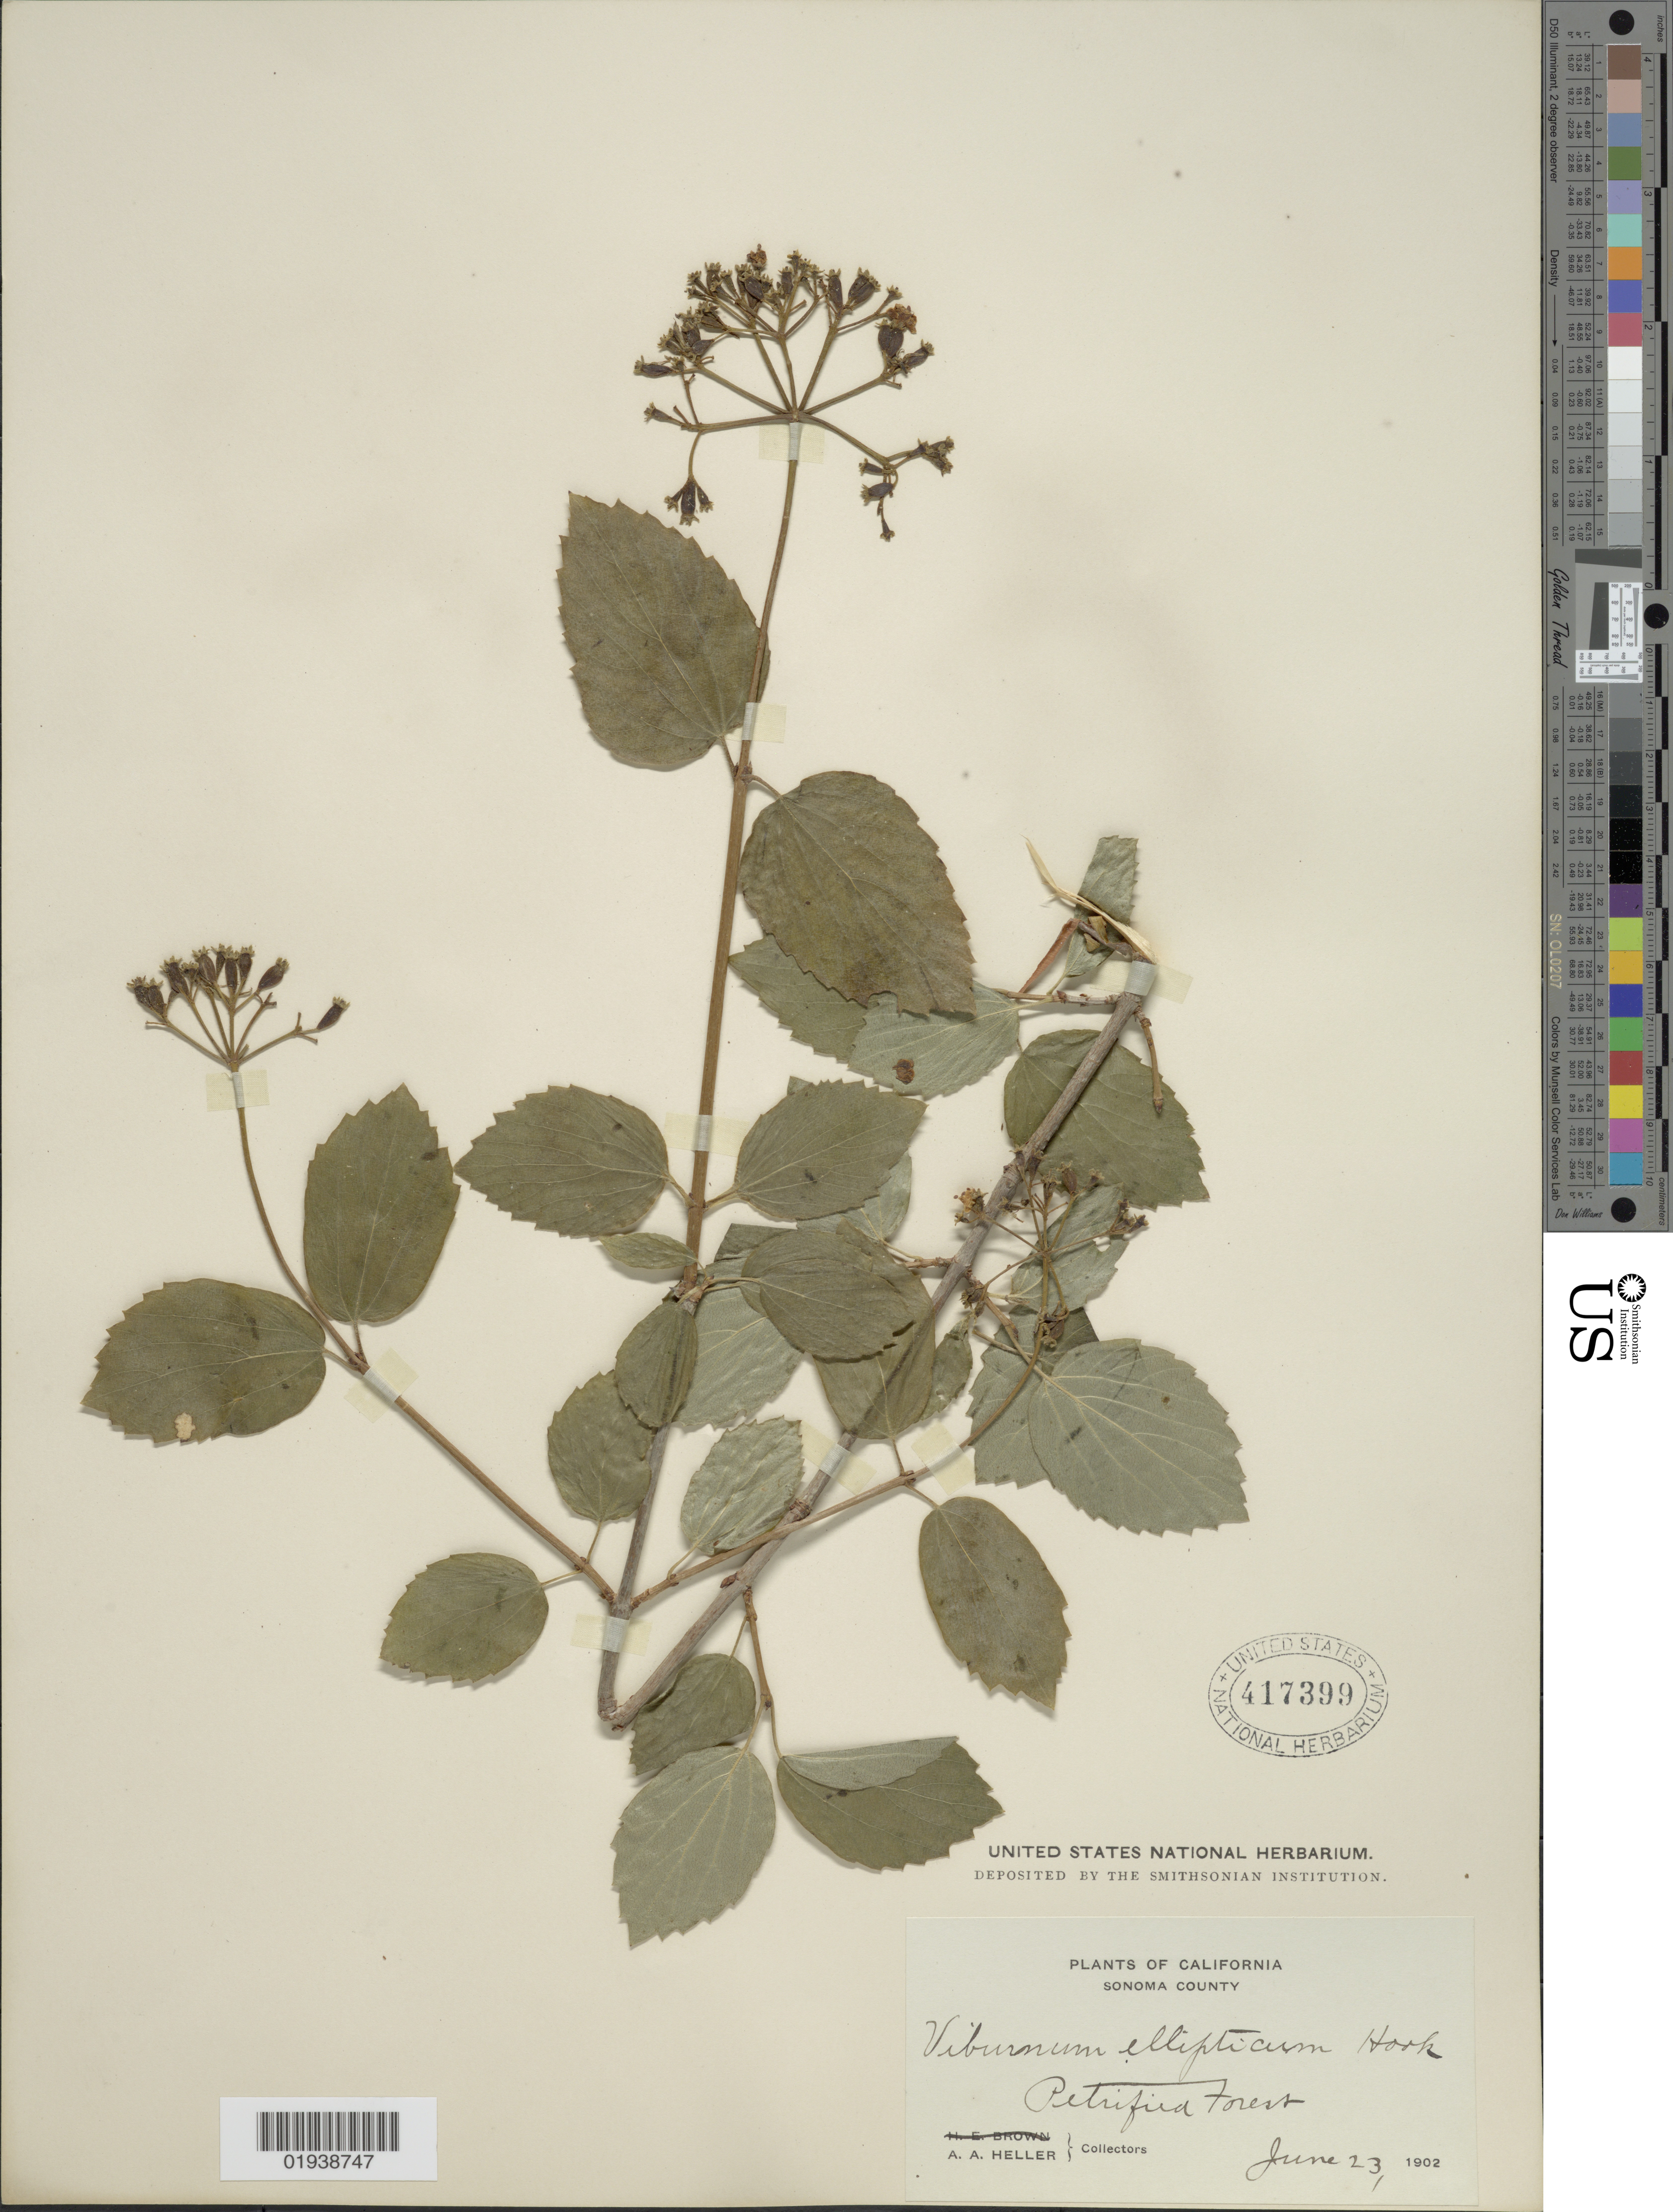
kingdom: Plantae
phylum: Tracheophyta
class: Magnoliopsida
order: Dipsacales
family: Viburnaceae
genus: Viburnum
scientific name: Viburnum ellipticum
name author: Hook.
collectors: A. A. Heller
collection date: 1902-06-23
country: United States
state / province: California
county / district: Sonoma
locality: Sonoma County. Petrifira Forest.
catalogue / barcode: US 417399